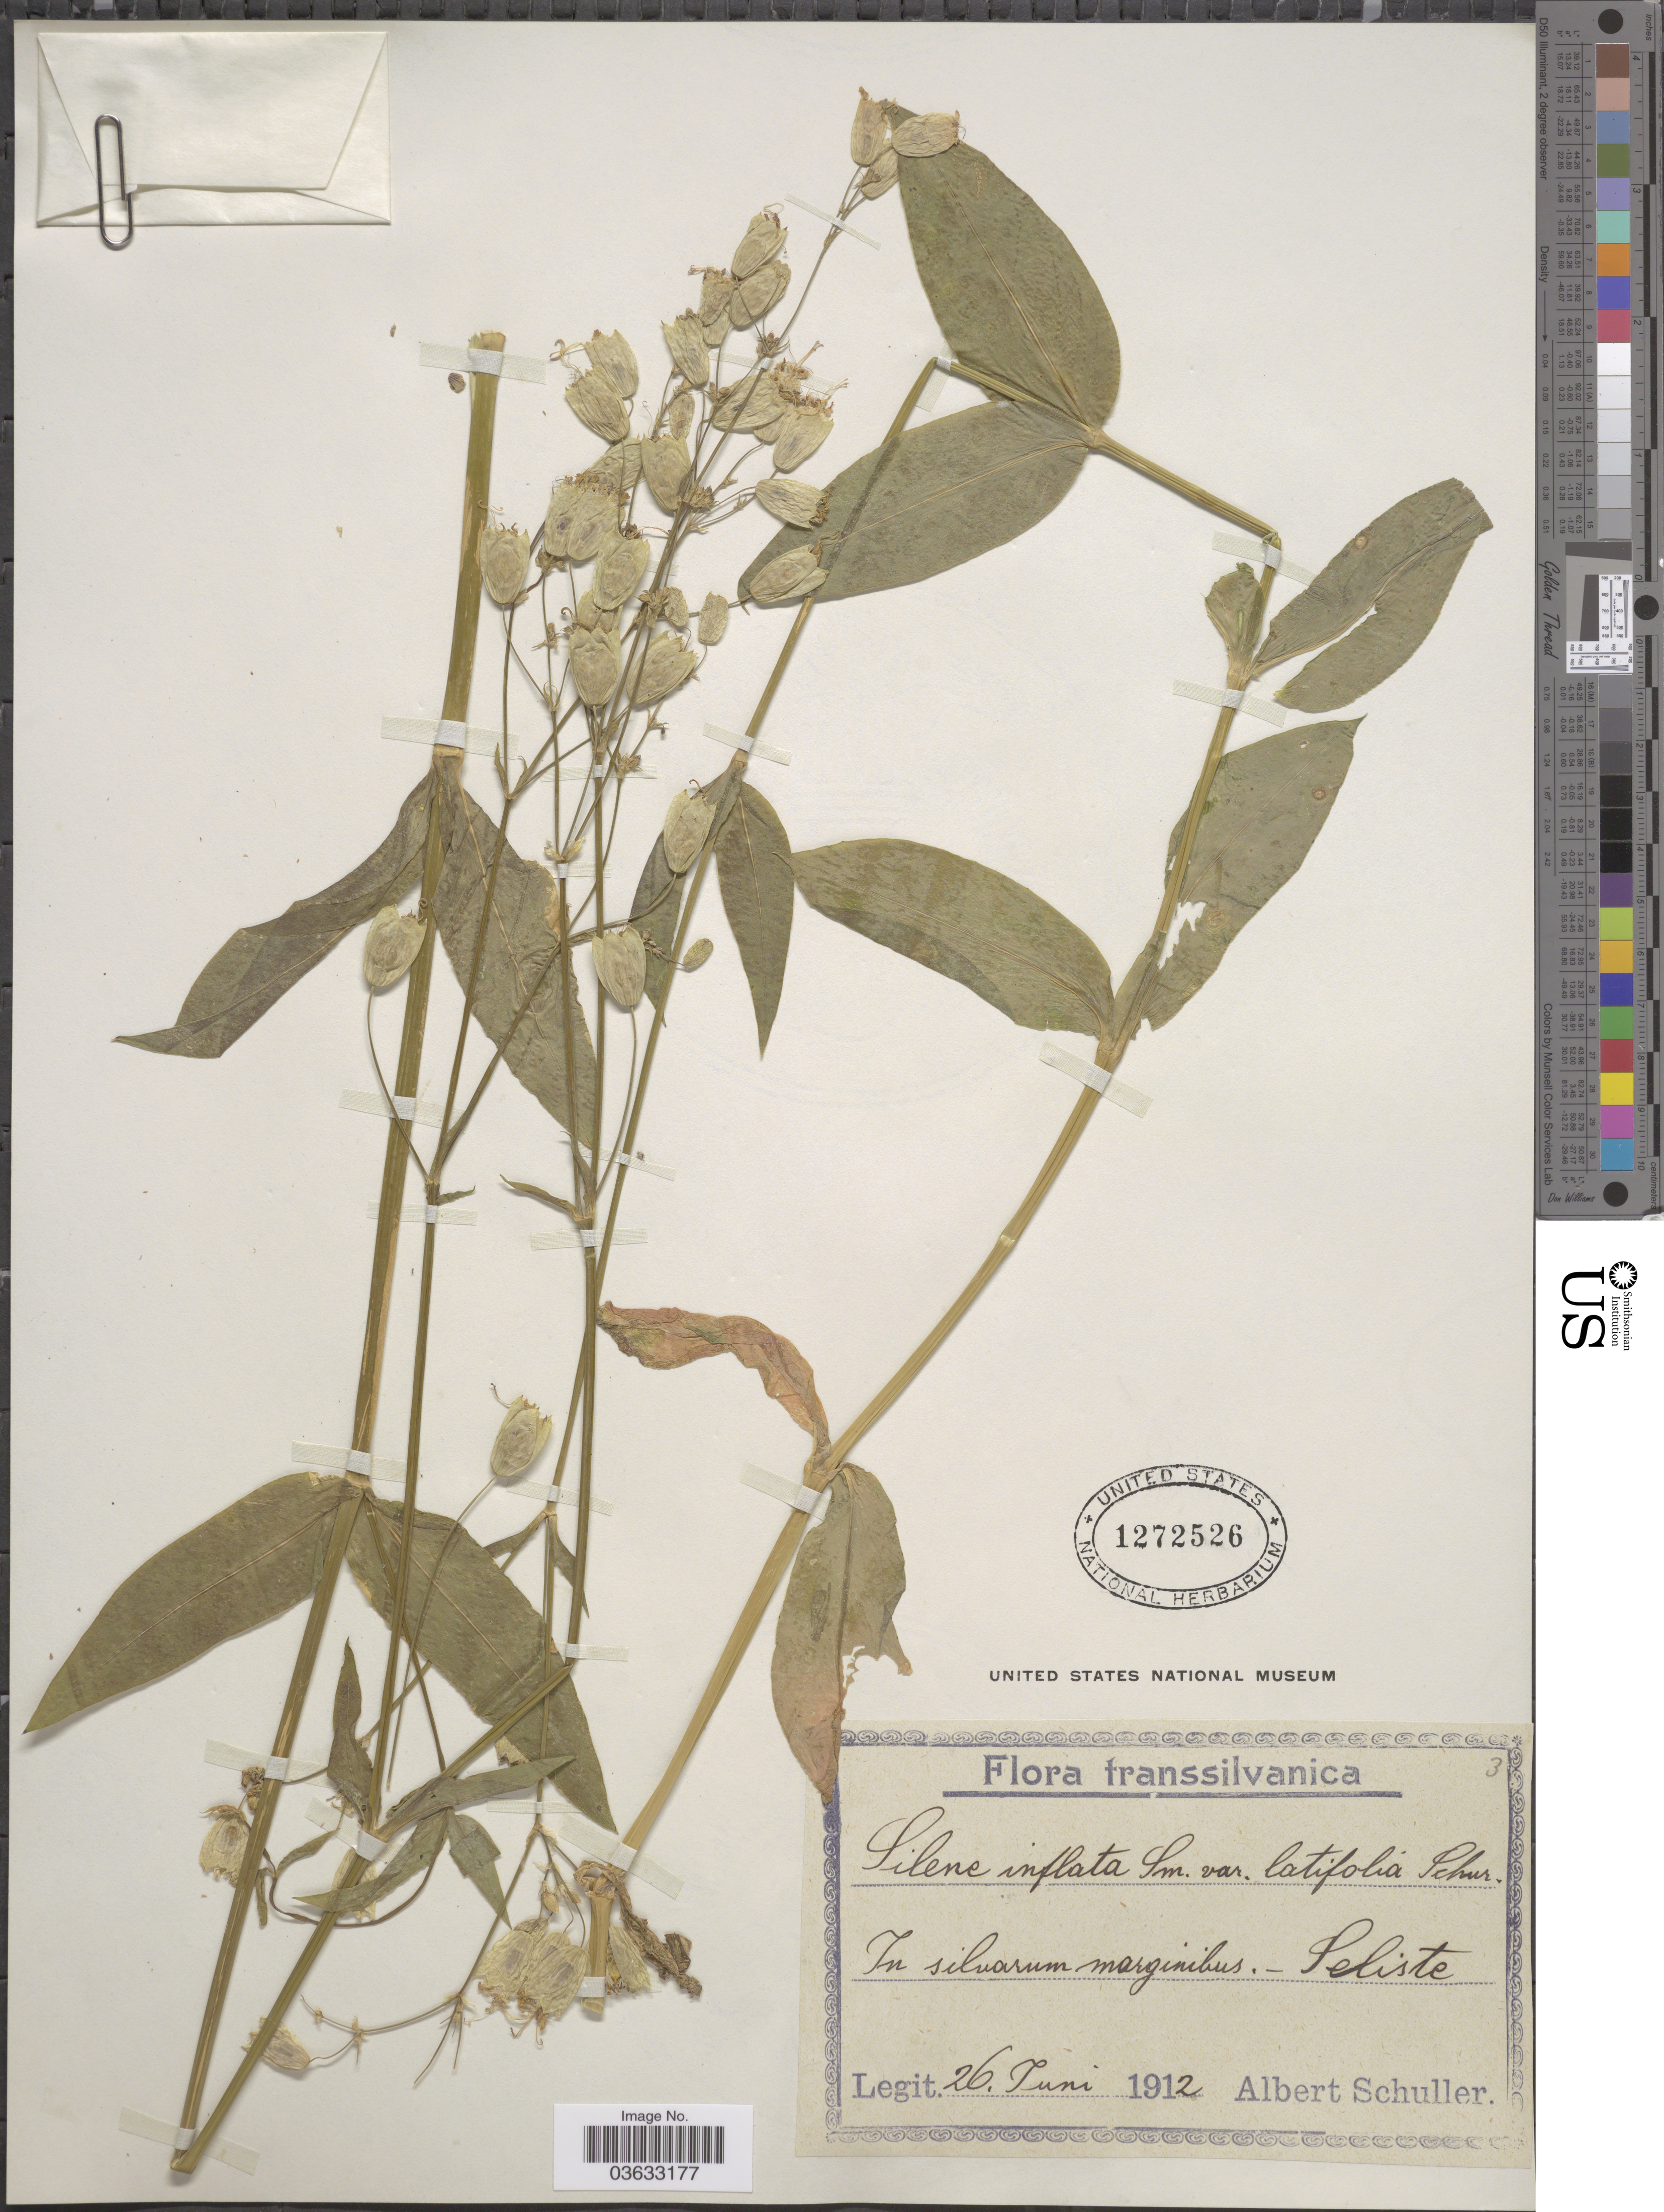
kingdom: Plantae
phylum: Tracheophyta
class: Magnoliopsida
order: Caryophyllales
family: Caryophyllaceae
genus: Silene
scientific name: Silene inflata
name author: Sm.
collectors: A. Schuller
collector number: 3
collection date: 1912-06-26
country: Romania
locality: Transsilvanica. Seliste.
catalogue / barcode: US 1272526